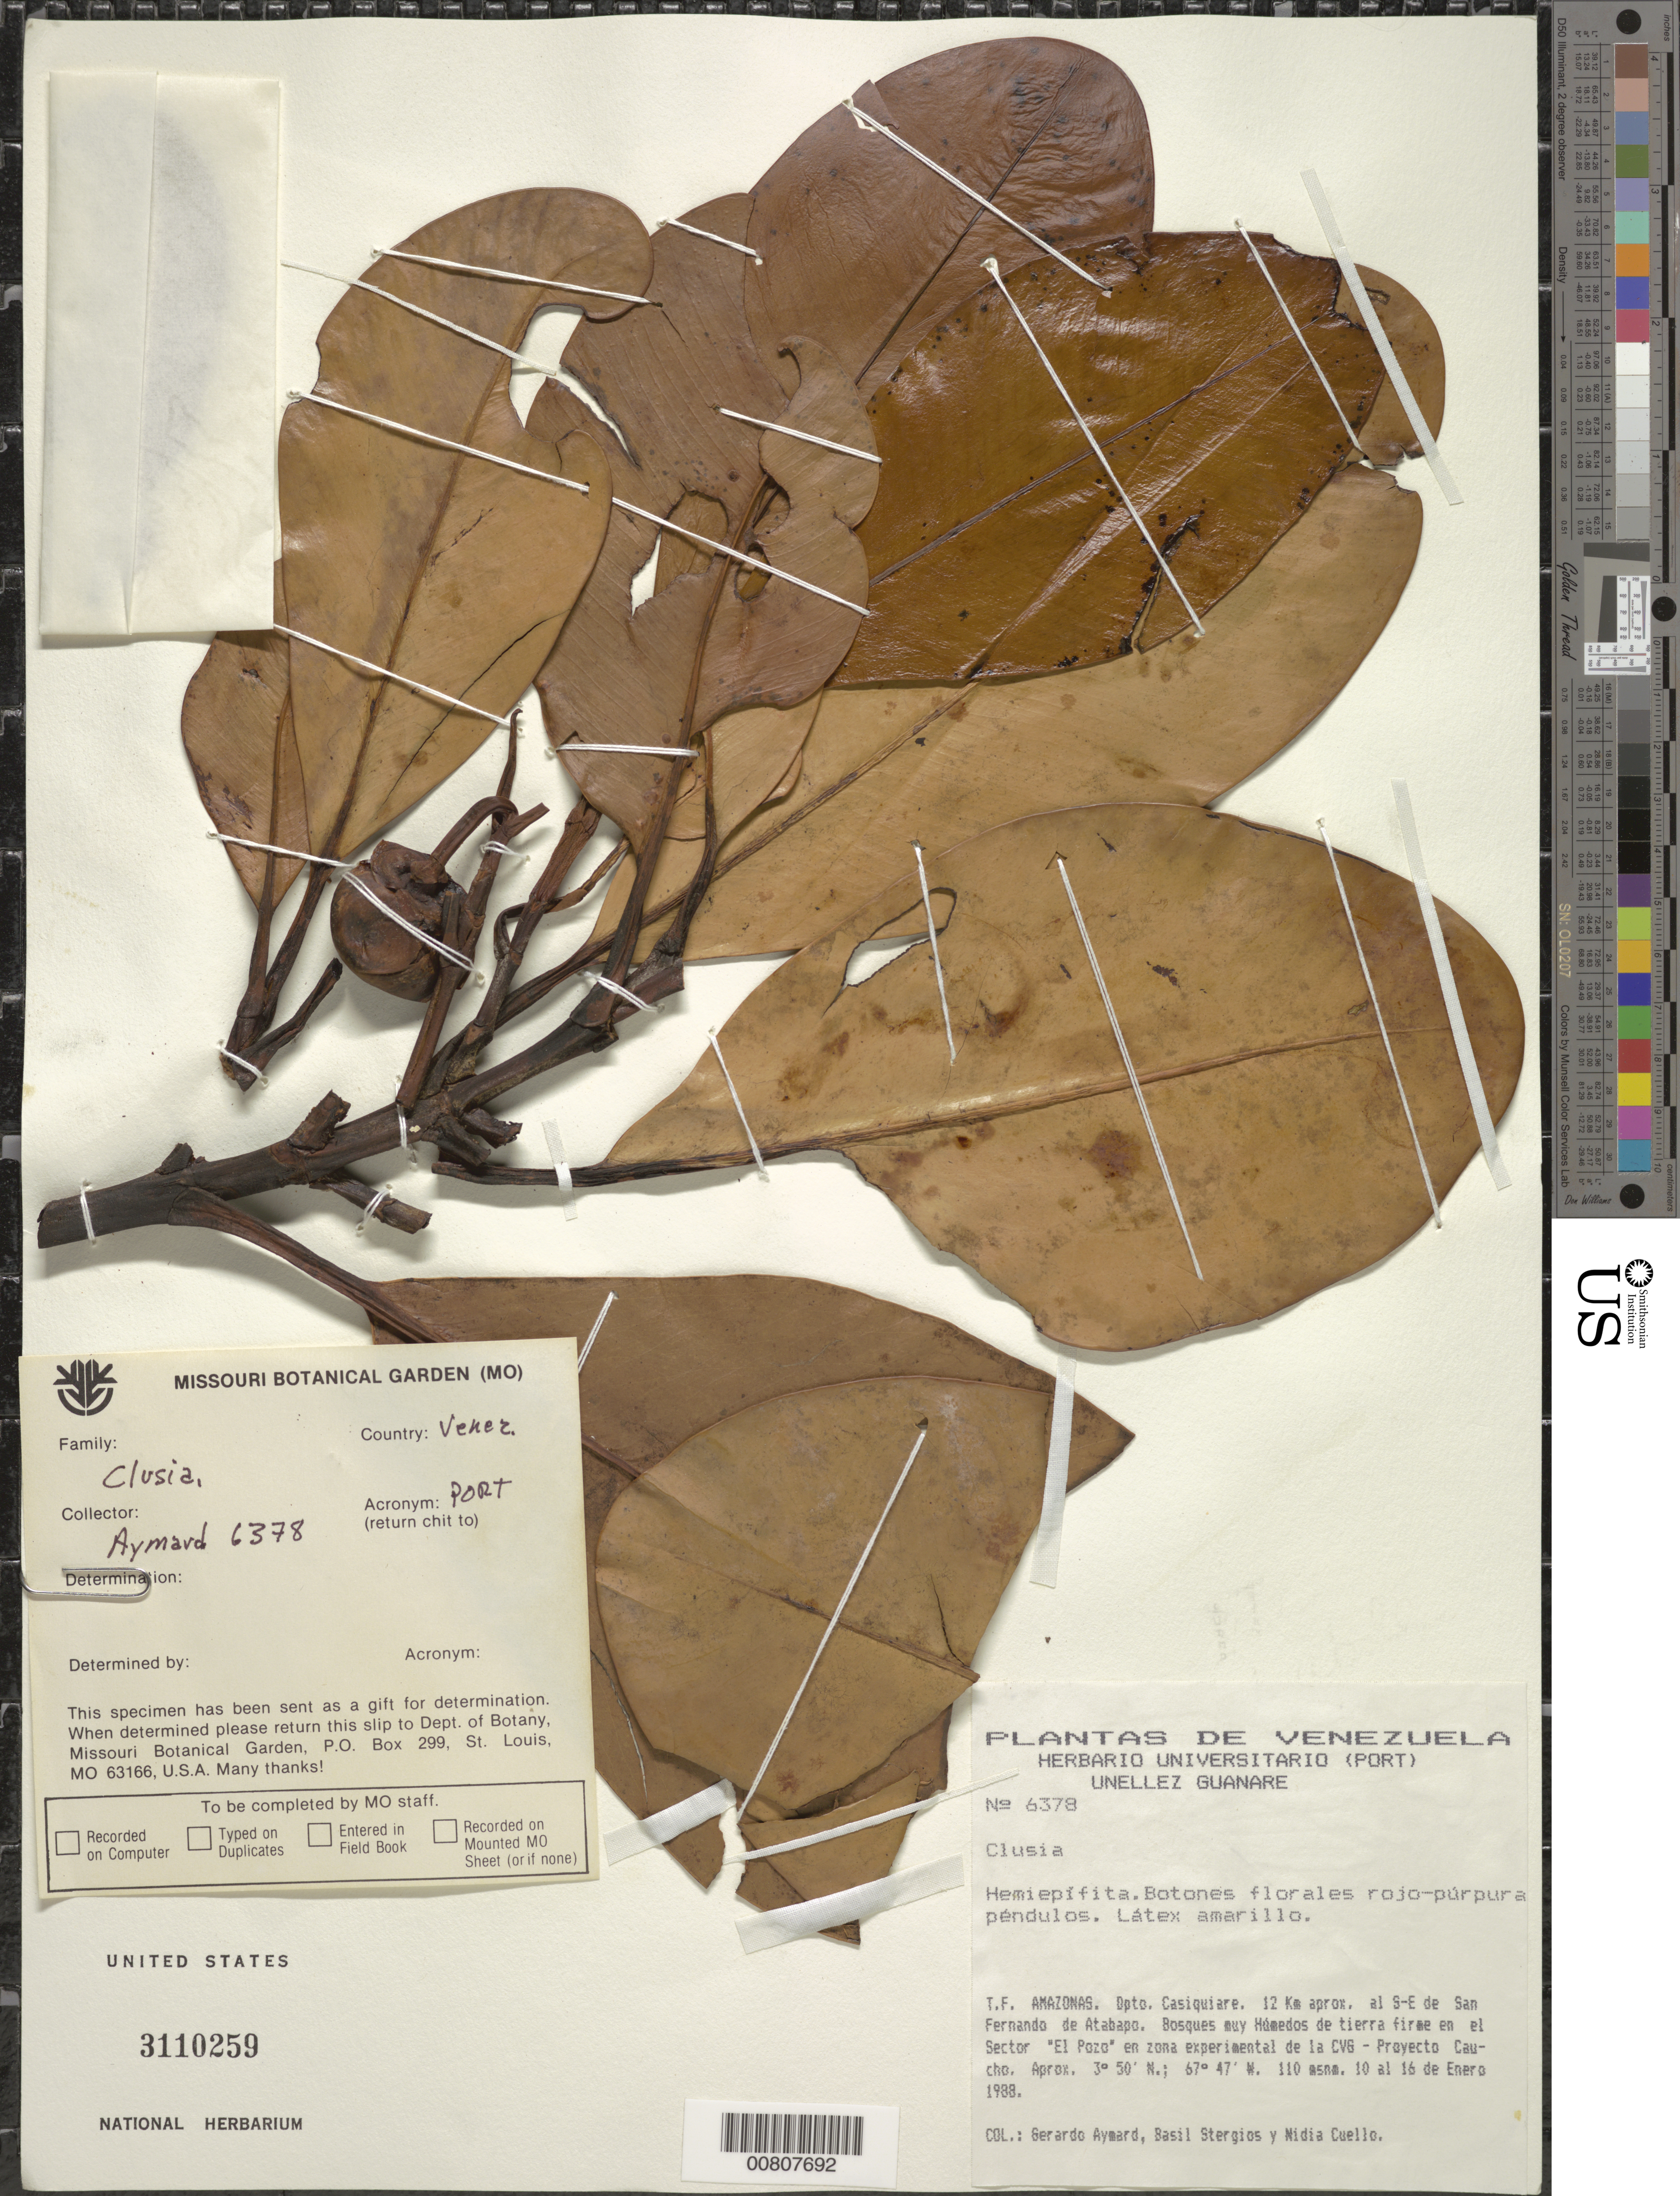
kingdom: Plantae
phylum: Tracheophyta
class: Magnoliopsida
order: Malpighiales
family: Clusiaceae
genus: Clusia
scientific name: Clusia sp.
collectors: G. A. Aymard, B. G. Stergios & N. L. Cuello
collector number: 6378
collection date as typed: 10-Jan-88 to 16-Jan-88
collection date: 1988-01-10/1988-01-16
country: Venezuela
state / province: Amazonas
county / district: Atabapo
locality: San Fernando de Atabapo, aprox. 12 km SE of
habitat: Bosques muy húmedos de tierra firme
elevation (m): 110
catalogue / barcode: US 3110259